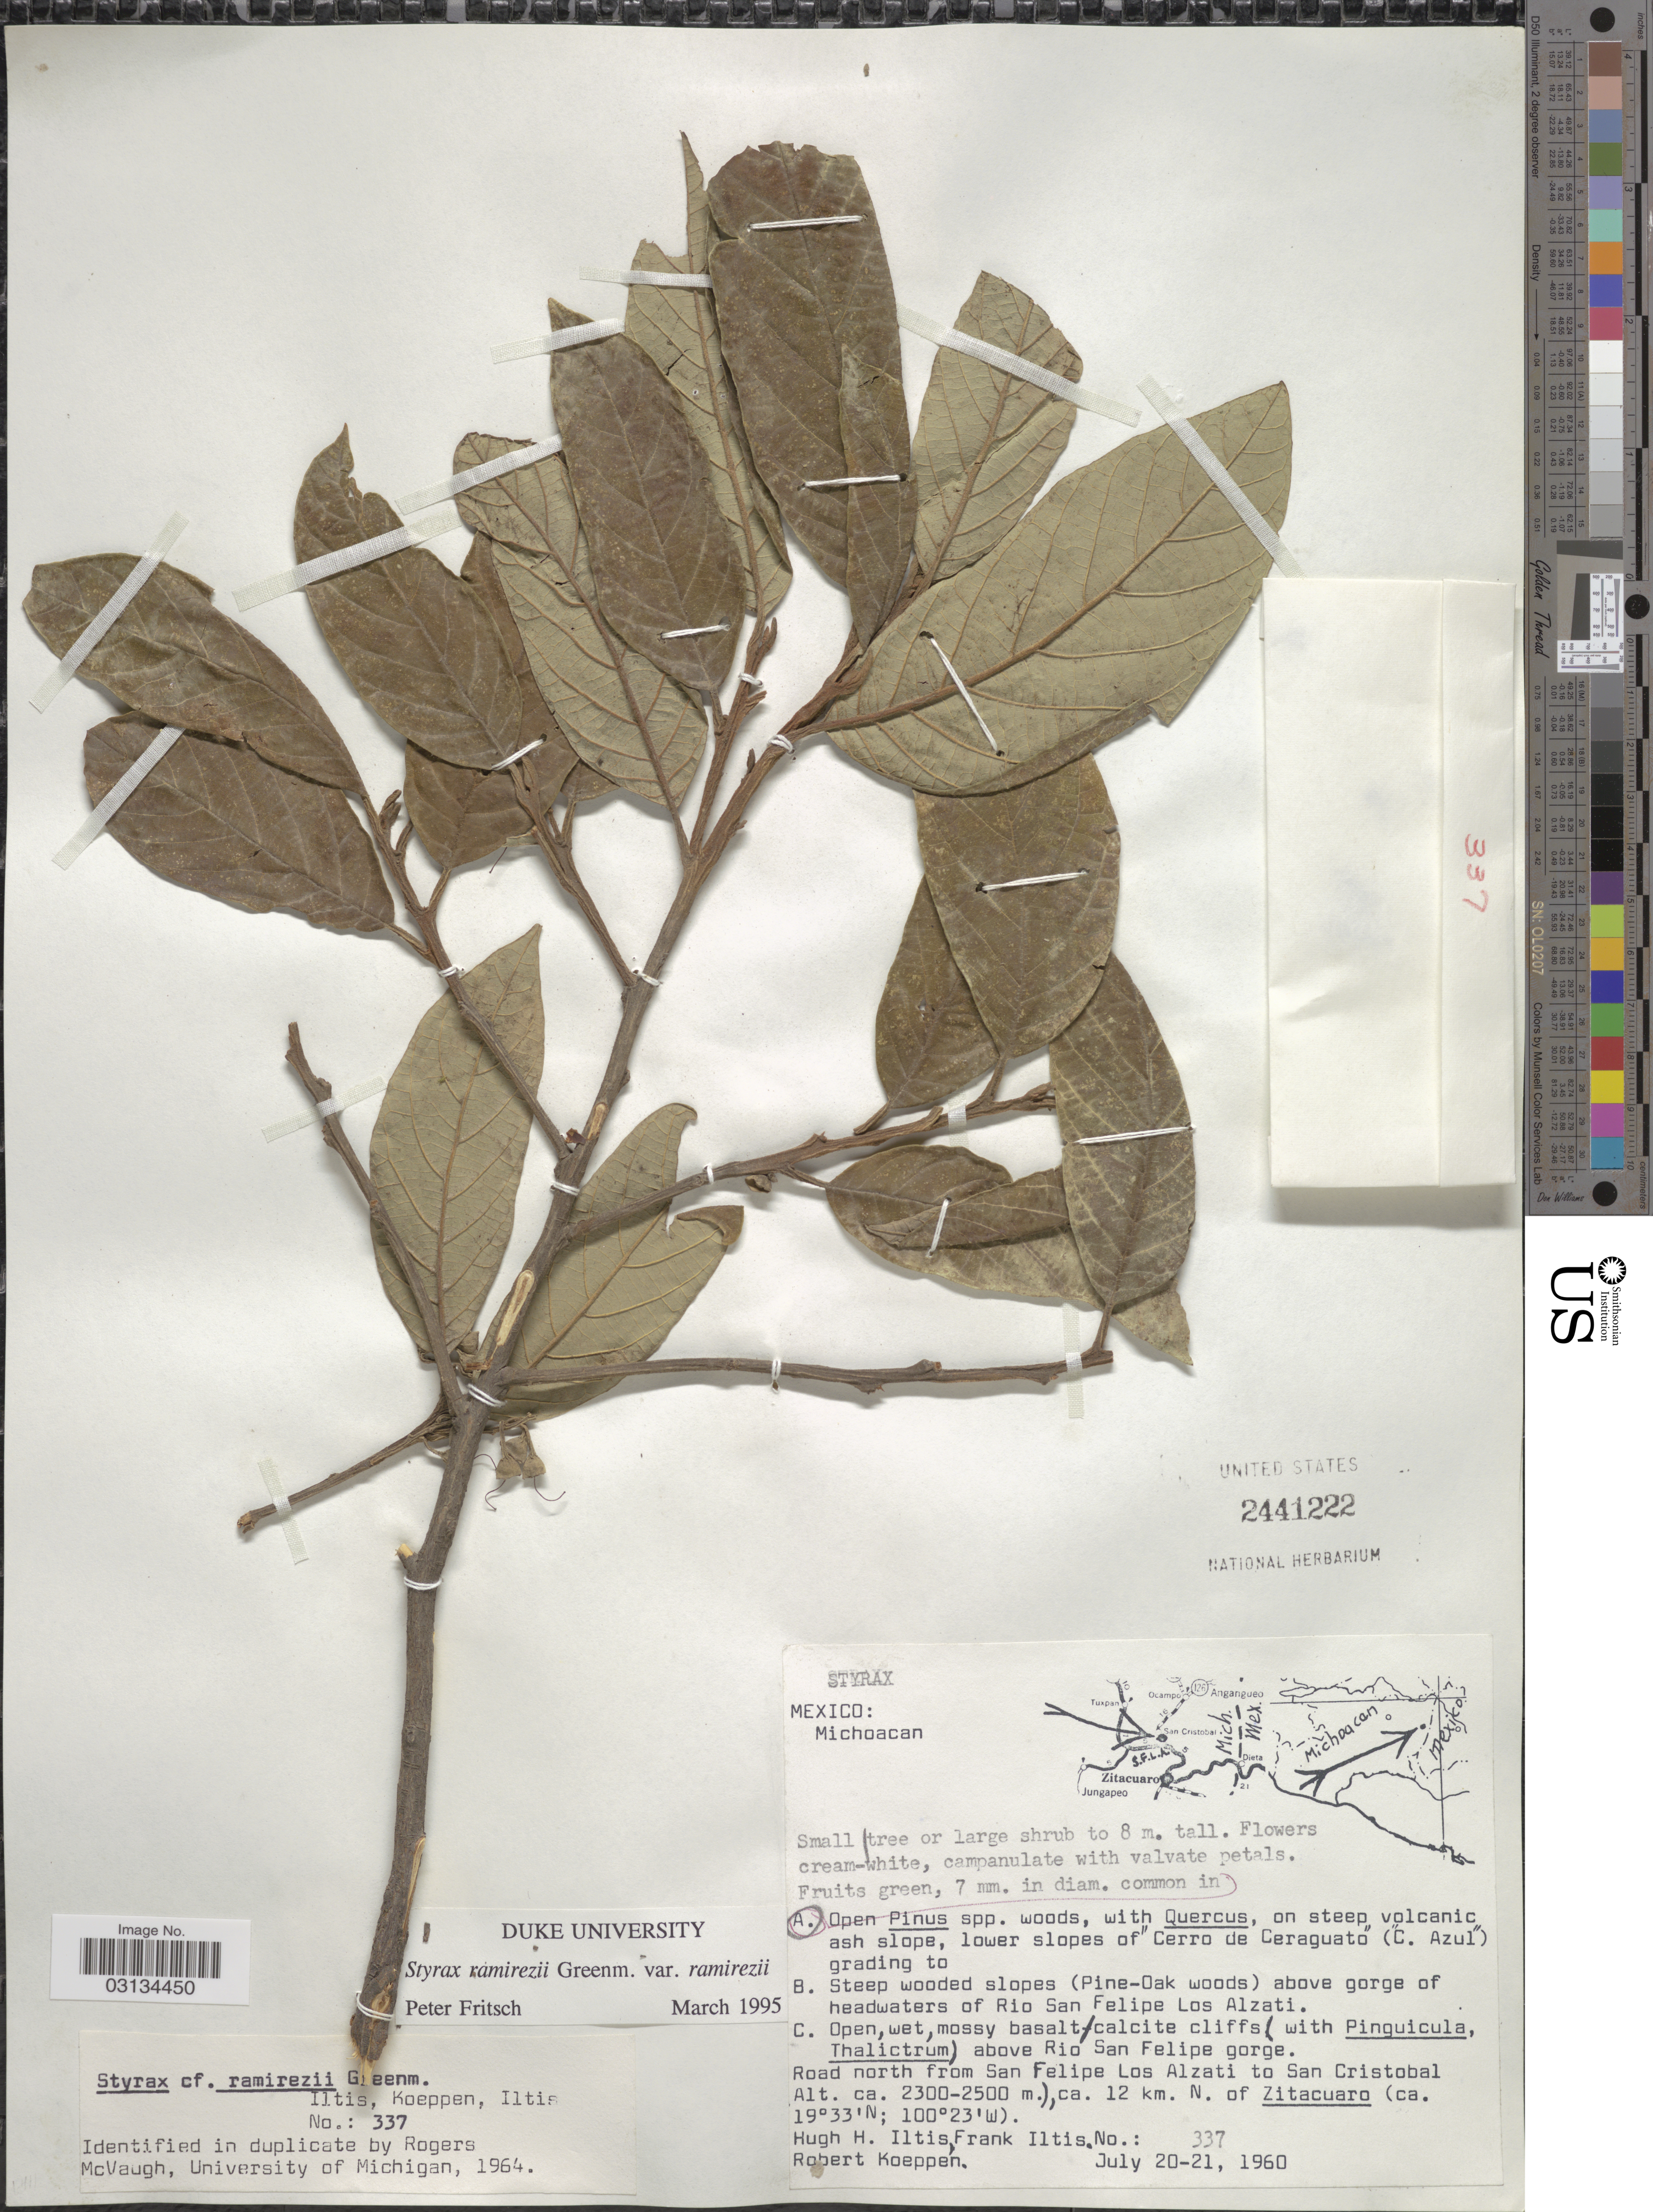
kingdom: Plantae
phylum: Tracheophyta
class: Magnoliopsida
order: Ericales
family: Styracaceae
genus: Styrax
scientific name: Styrax ramirezii var. ramirezii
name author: Greenm.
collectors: H. H. Iltis, F. S. Iltis & R. C. Koeppen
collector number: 337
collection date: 1960-07-20/1960-07-21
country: Mexico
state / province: Michoacán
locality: Road north from San Felipe Los Alzati to San Cristobal, ca. 12 km. N. of Zitacuaro.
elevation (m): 2300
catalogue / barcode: US 2441222